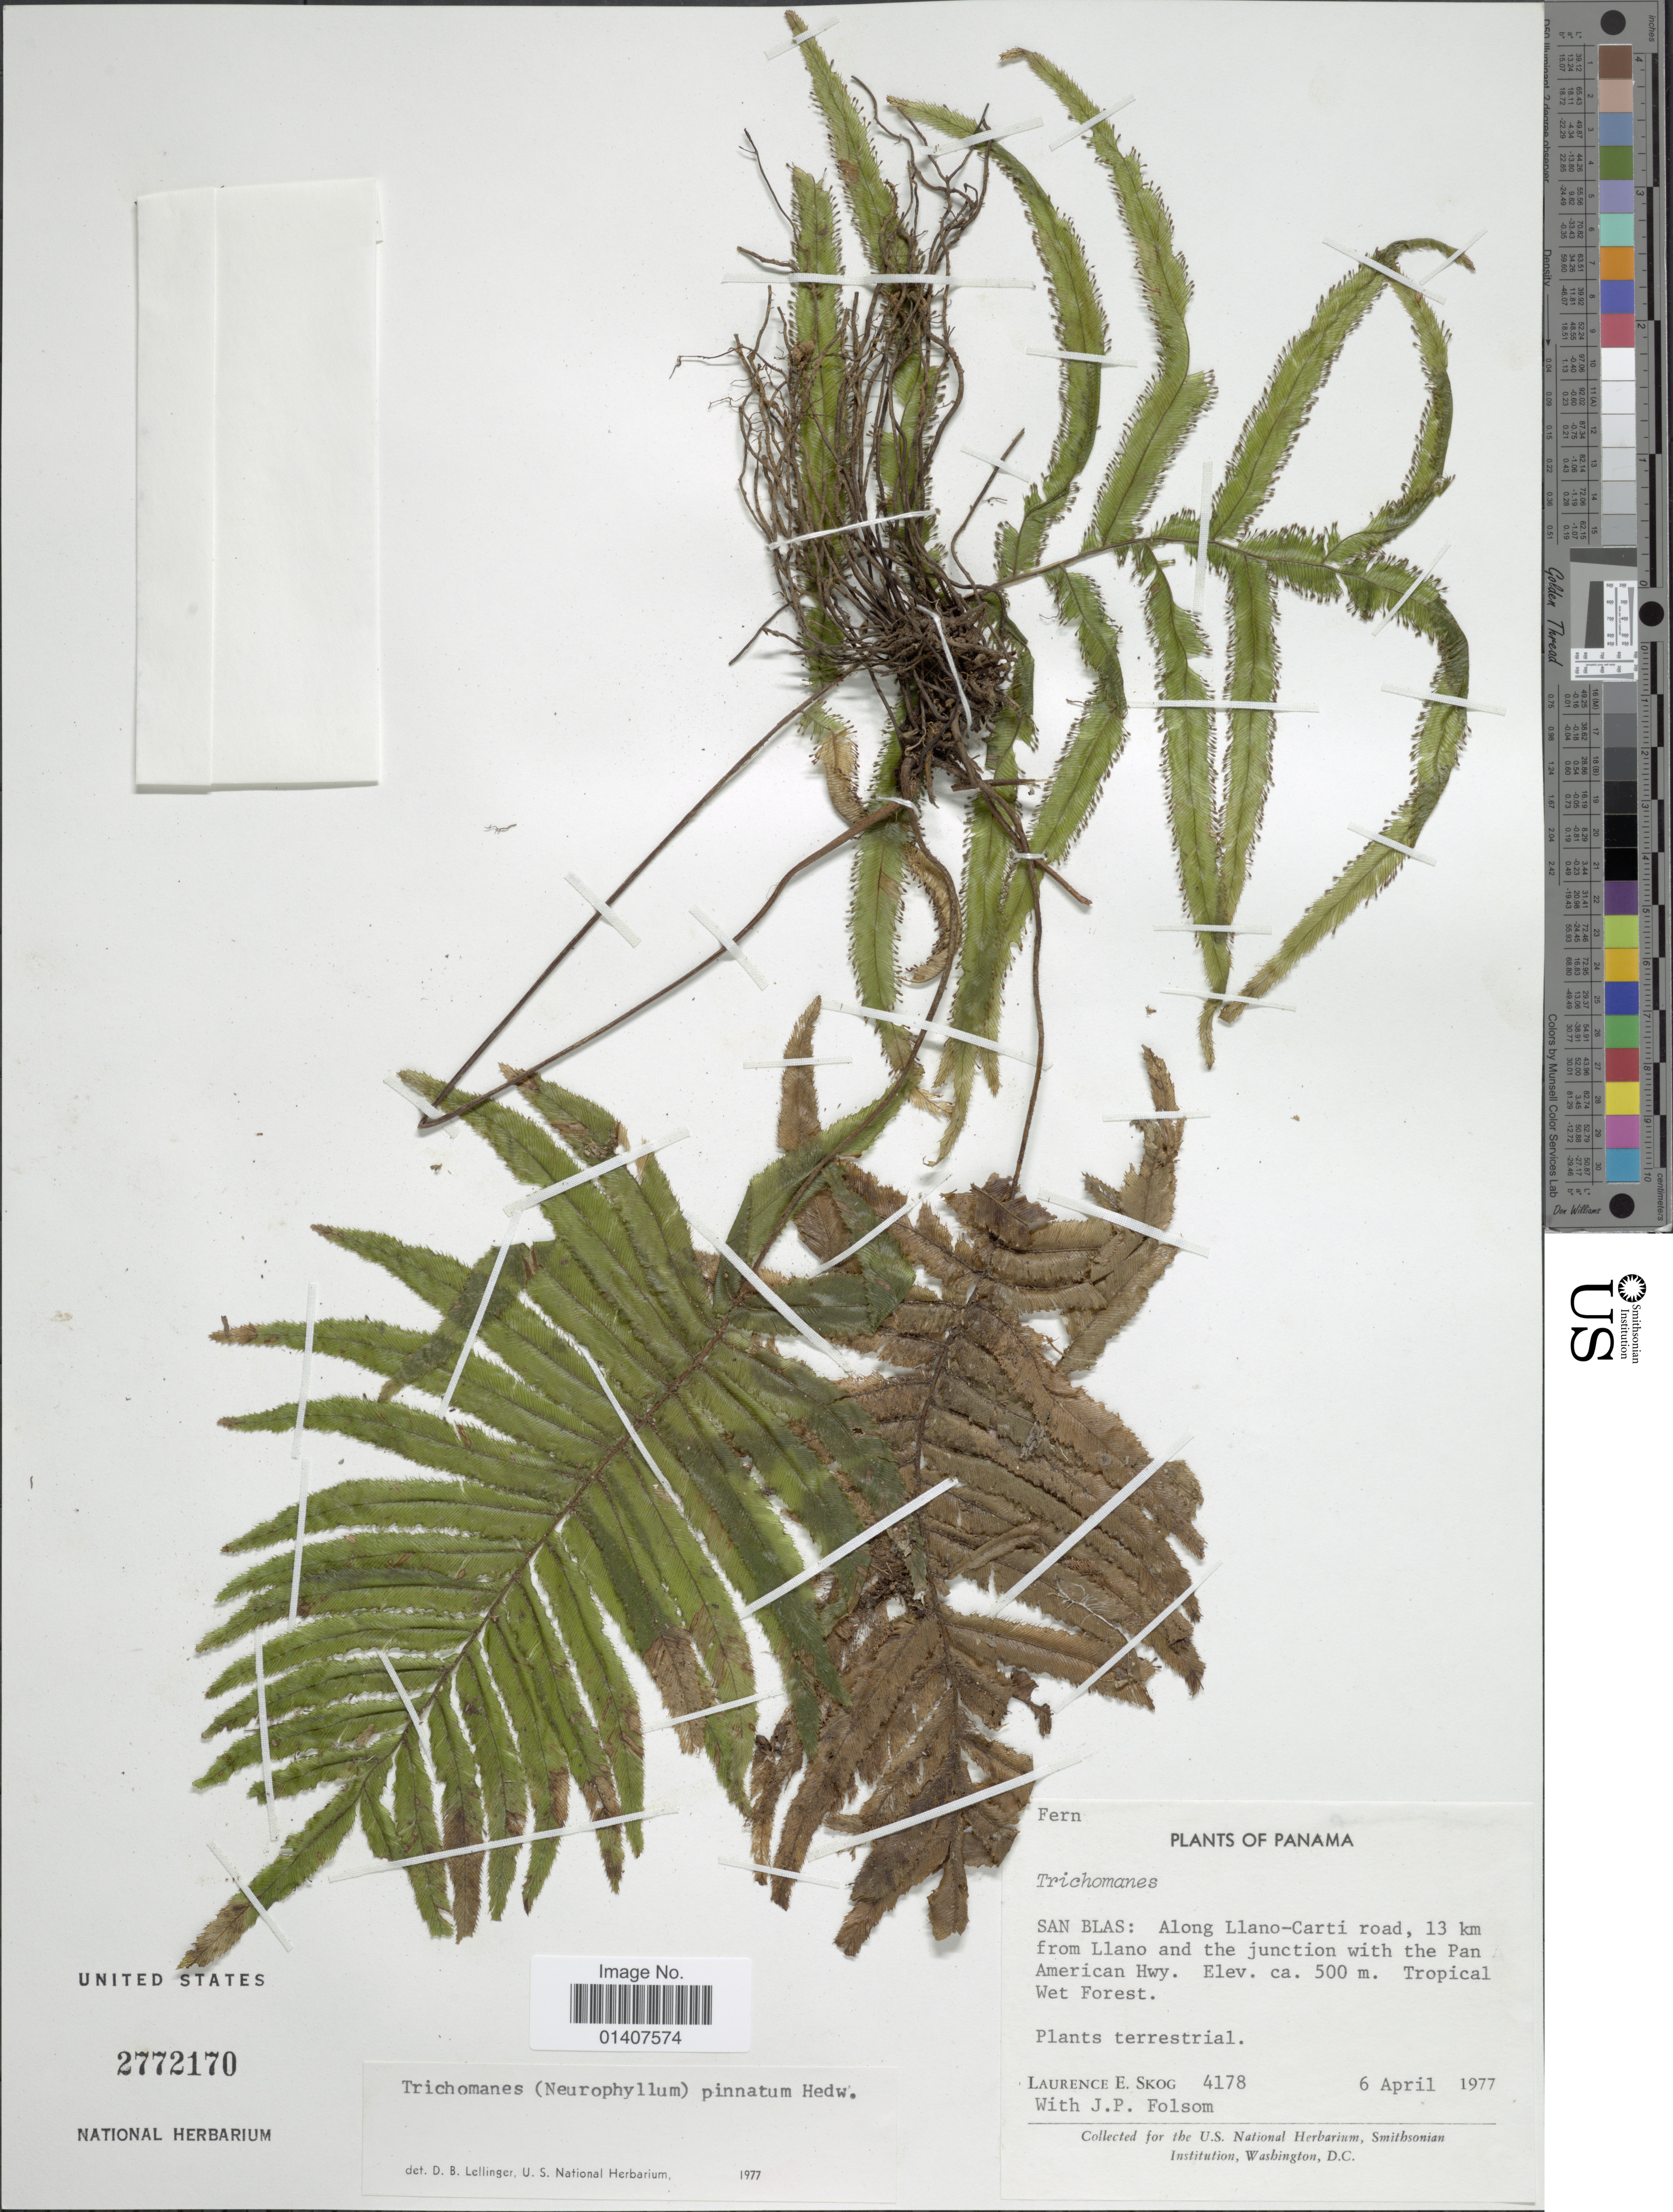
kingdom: Plantae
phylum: Tracheophyta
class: Polypodiopsida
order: Hymenophyllales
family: Hymenophyllaceae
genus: Trichomanes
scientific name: Trichomanes pinnatum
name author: Hedw.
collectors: L. E. Skog & J. P. Folsom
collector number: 4178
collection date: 1977-04-06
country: Panama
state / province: Kuna Yala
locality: Along Llano-Carti road, 13 km from Llano and the junction with the Pan American Hwy.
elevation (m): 500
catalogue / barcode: US 2772170